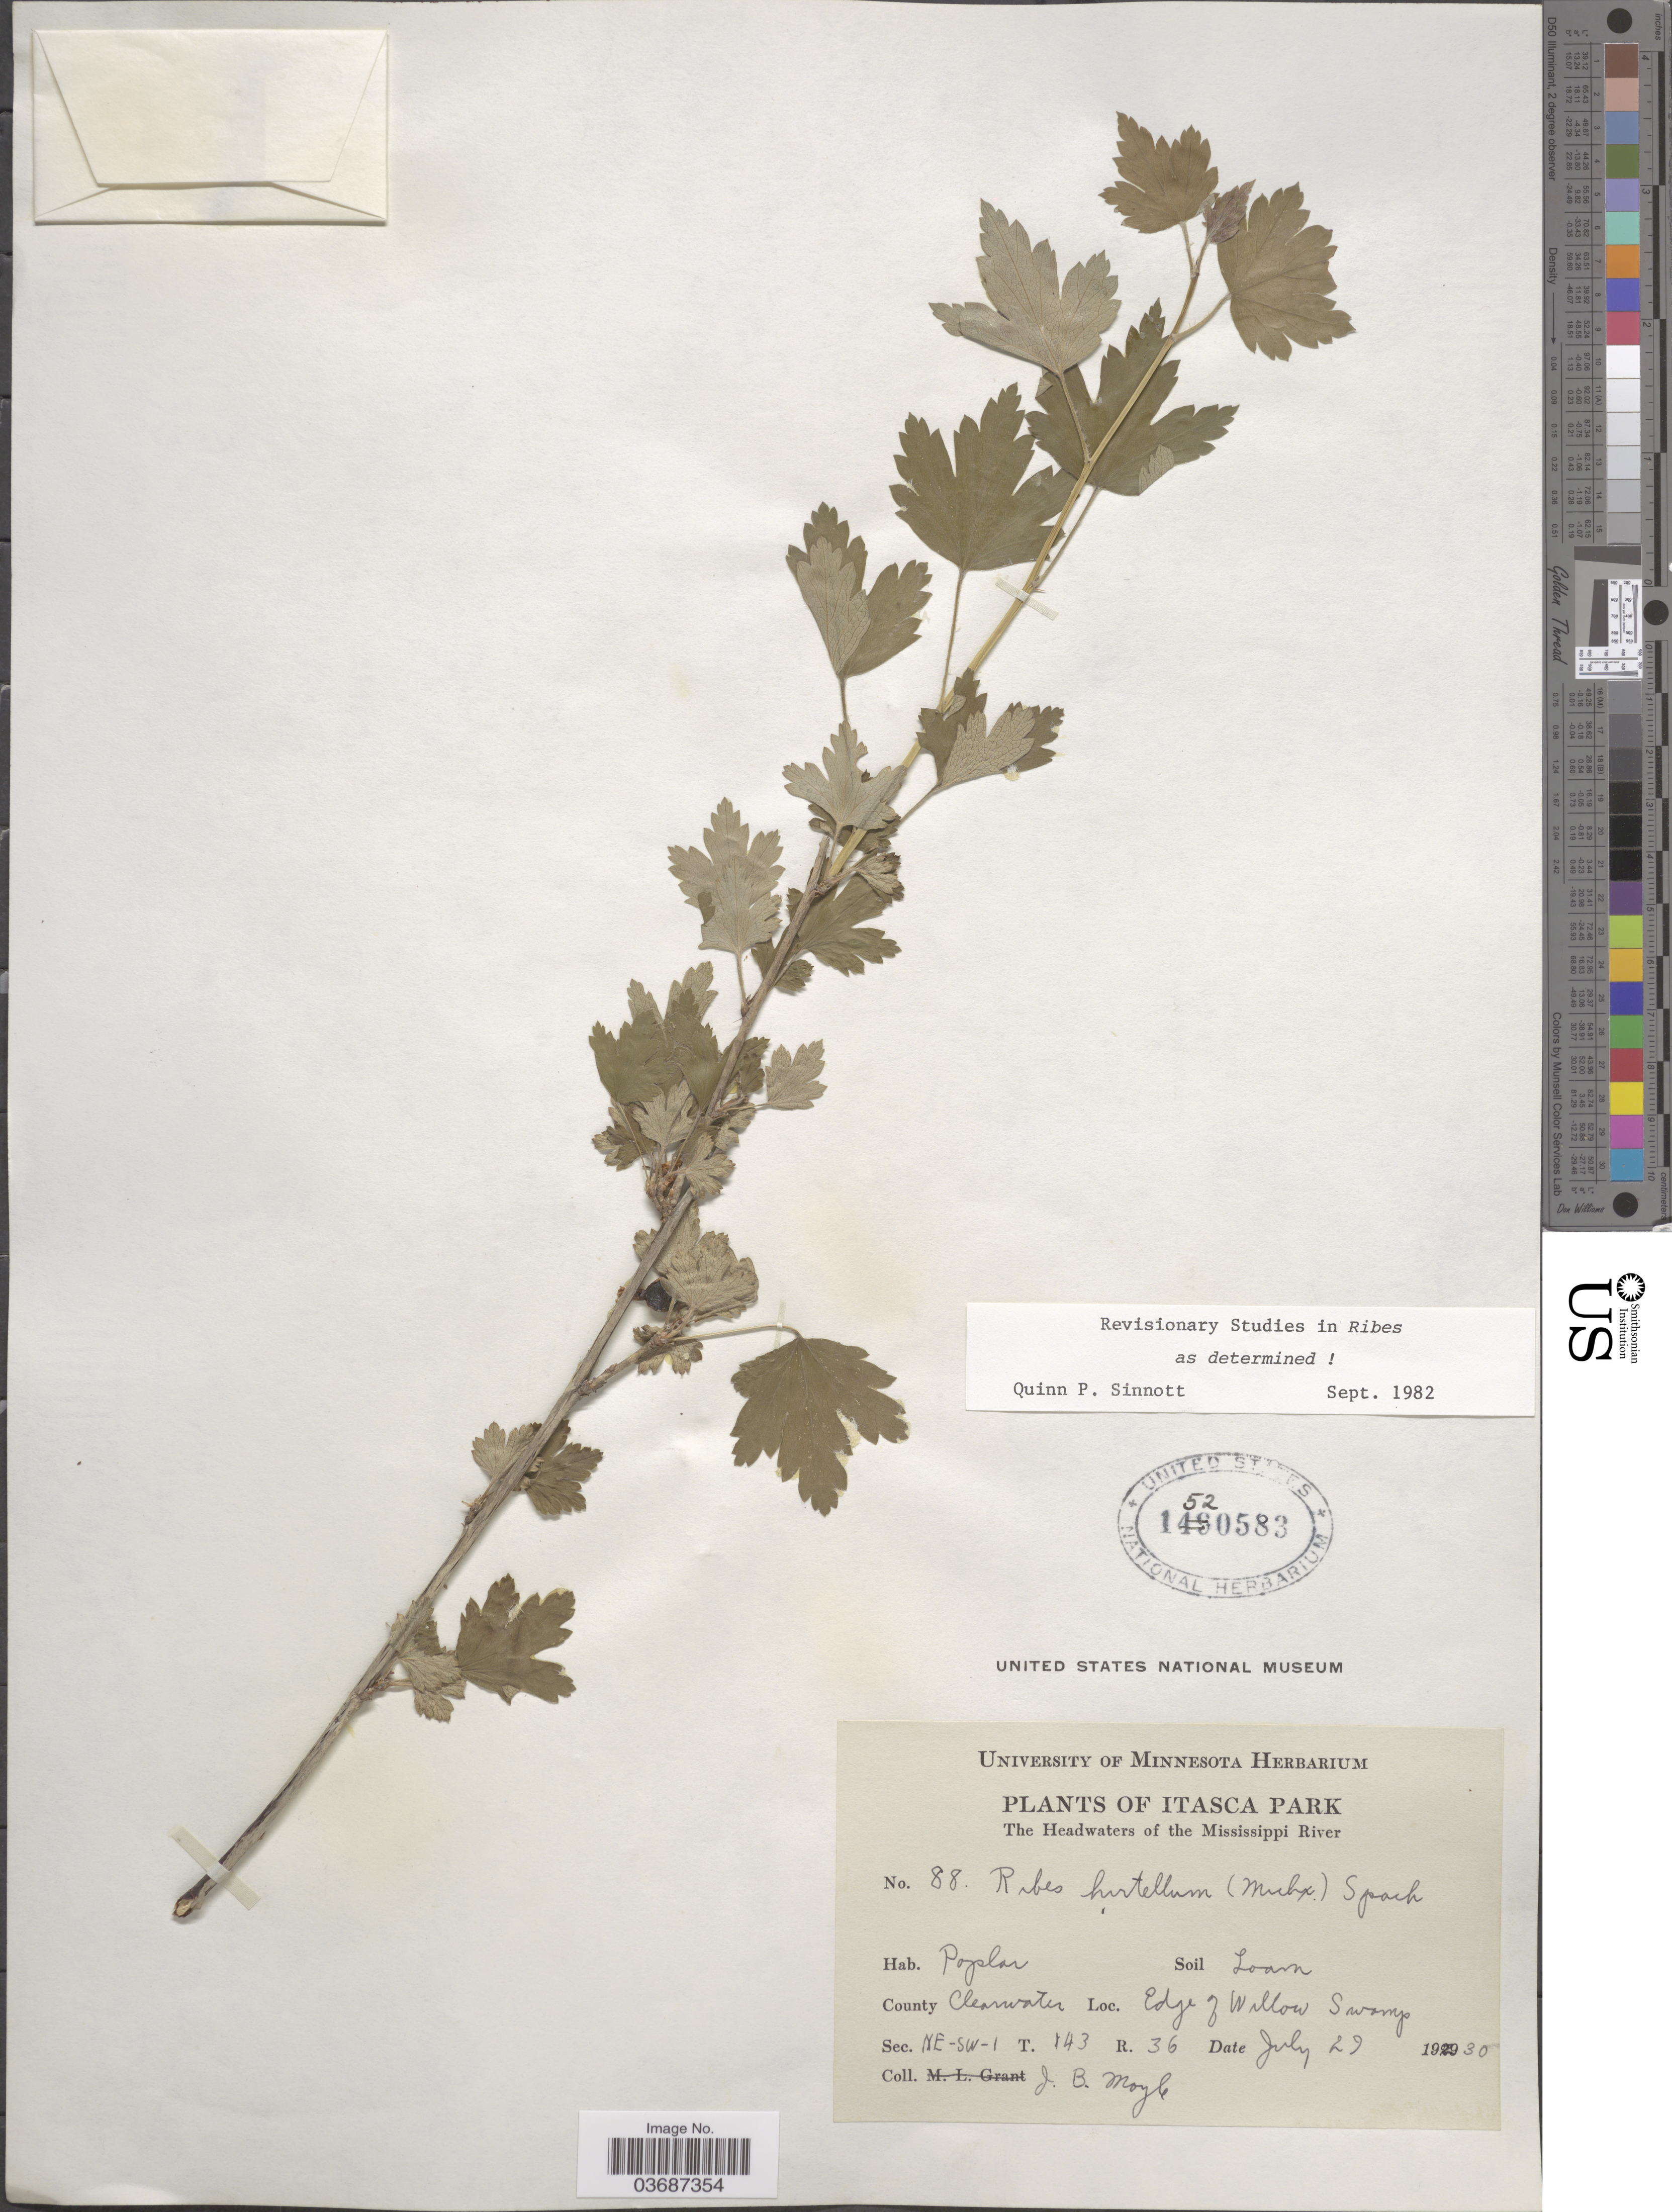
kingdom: Plantae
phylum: Tracheophyta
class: Magnoliopsida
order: Saxifragales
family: Grossulariaceae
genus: Ribes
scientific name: Ribes hirtellum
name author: Michx.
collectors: J. Moyle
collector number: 88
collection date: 1930-07-29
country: United States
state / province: Minnesota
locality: Itasca Park. The Headwaters of the Mississippi River. Poplar. County Clearwater. Edge of Willow Swamp. Sec. NE-SW-1 T. 143 R. 36.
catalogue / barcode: US 1520583